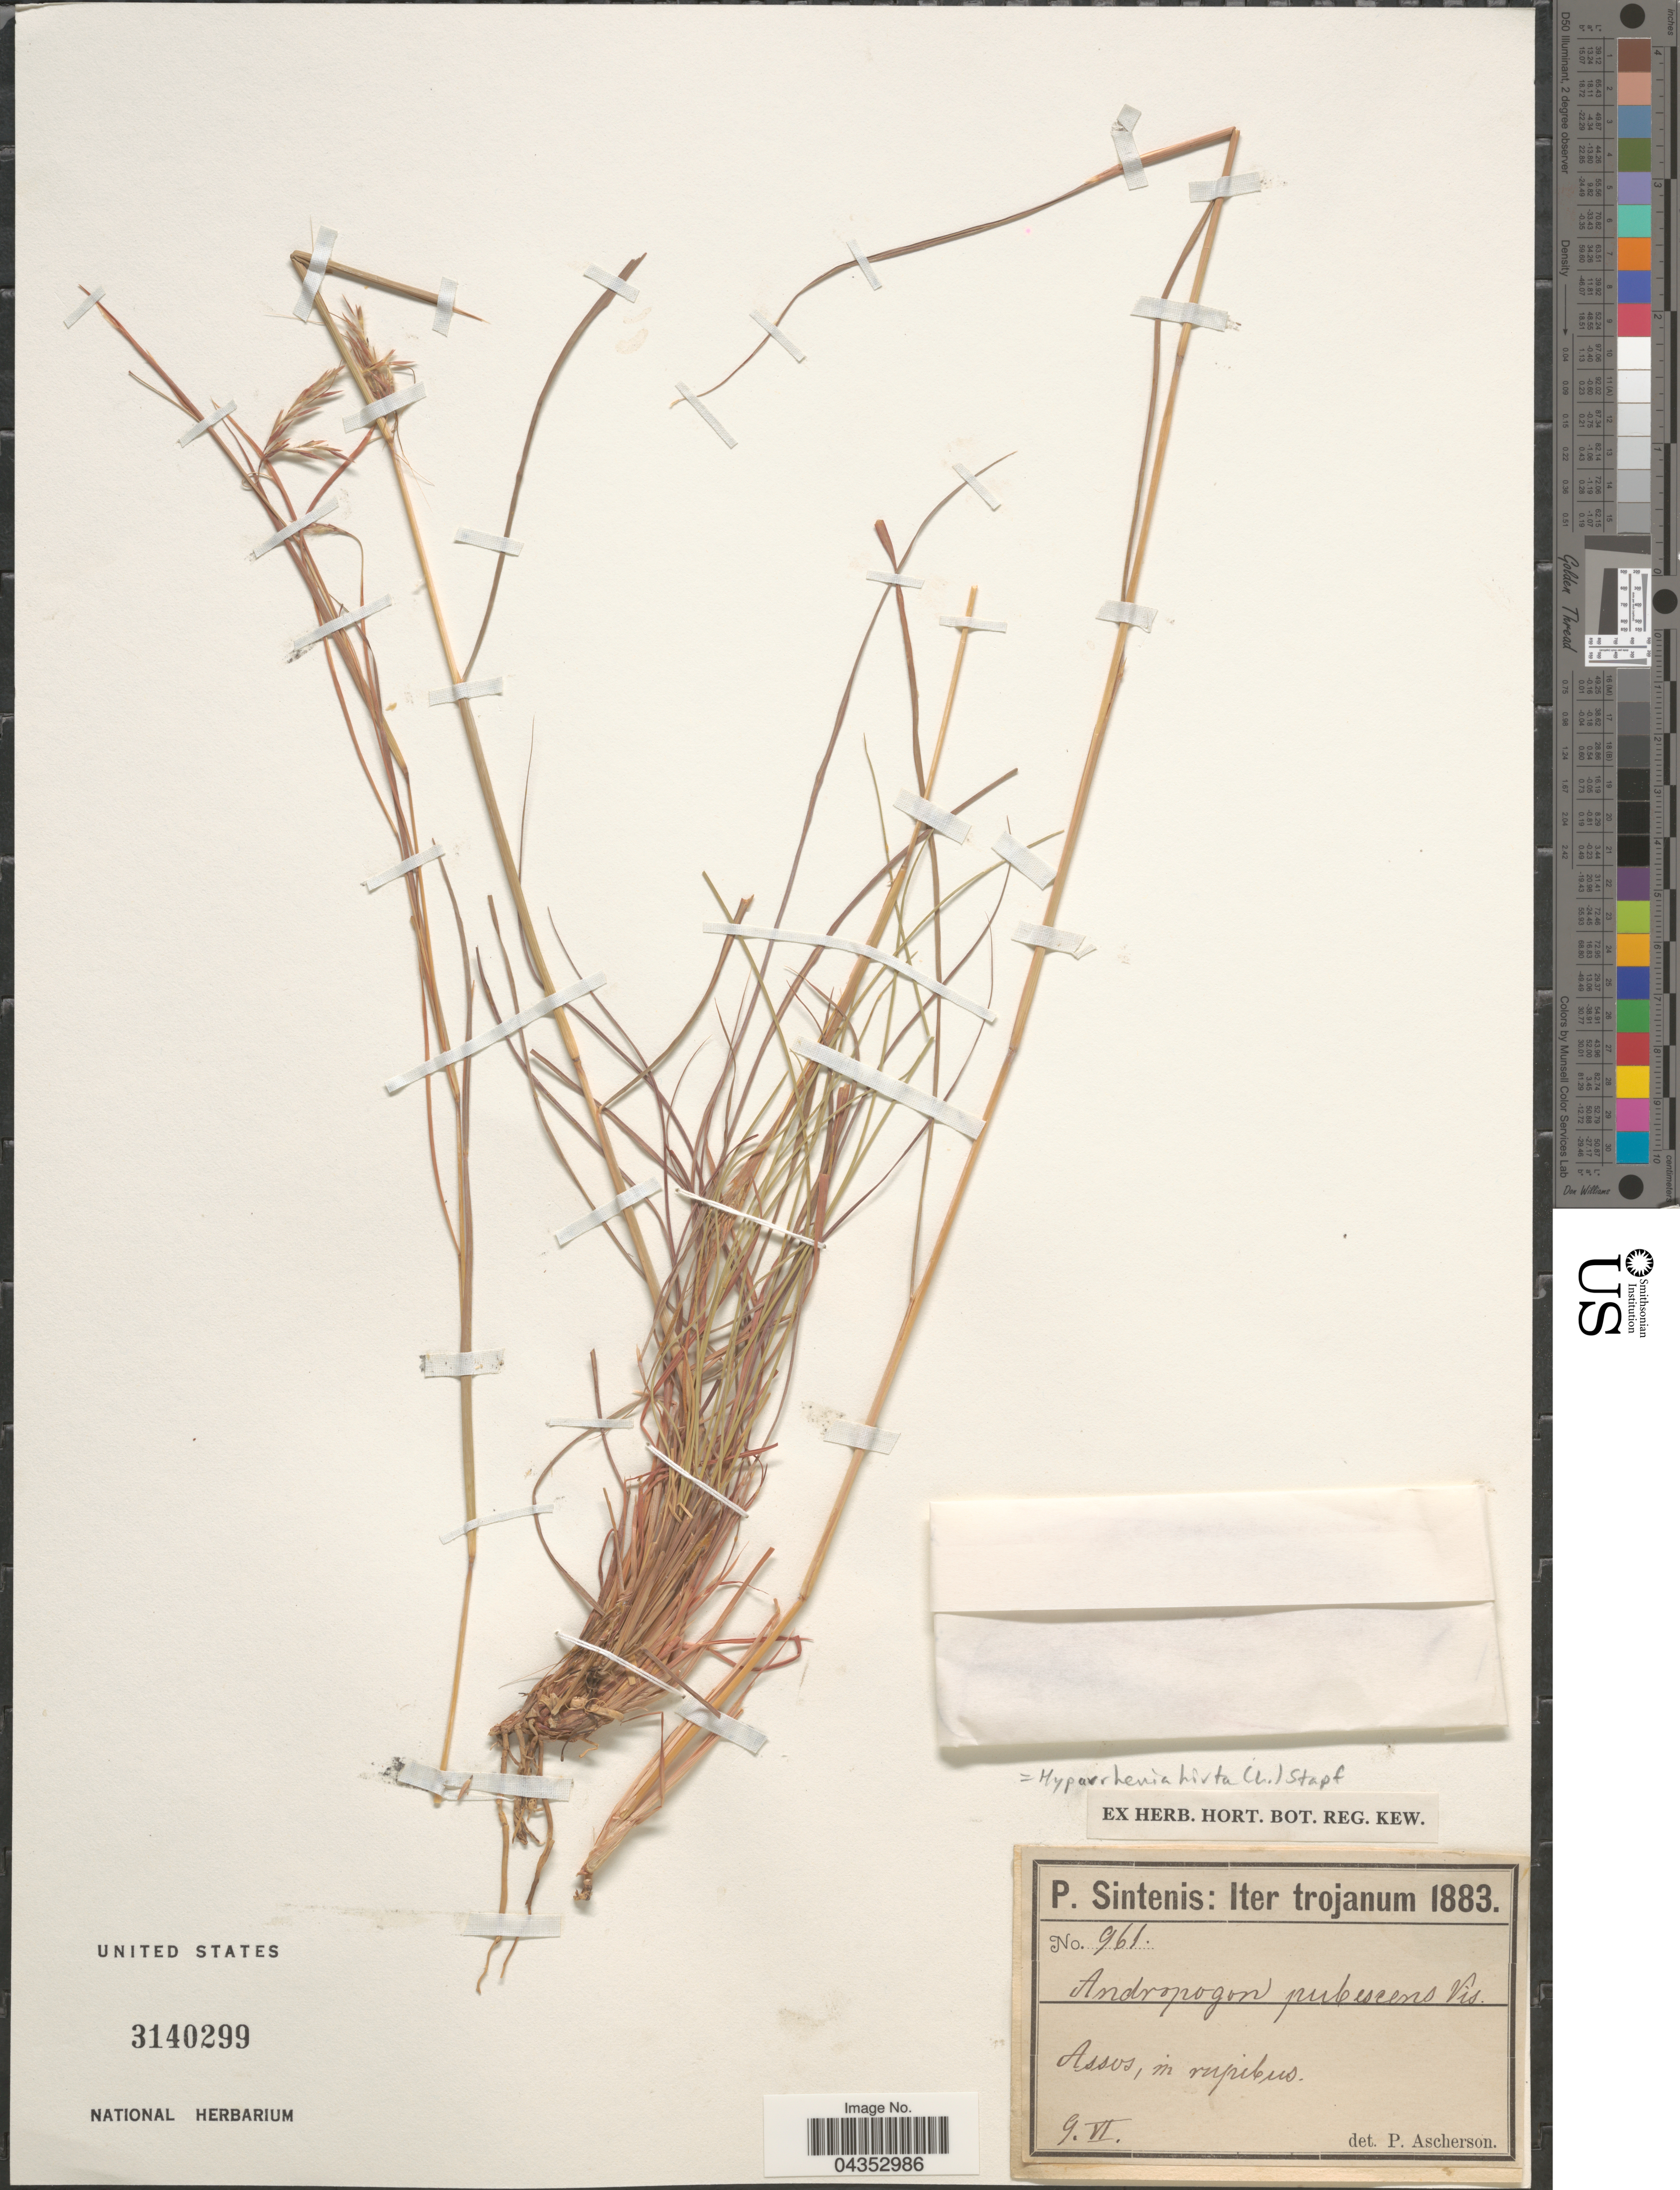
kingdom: Plantae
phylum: Tracheophyta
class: Liliopsida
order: Poales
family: Poaceae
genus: Hyparrhenia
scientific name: Hyparrhenia hirta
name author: (L.) Stapf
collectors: P. Sintenis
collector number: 961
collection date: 1883-06-09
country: Turkey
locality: Iter trojanum 1883. Assos, in rupibus.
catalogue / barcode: US 3140299